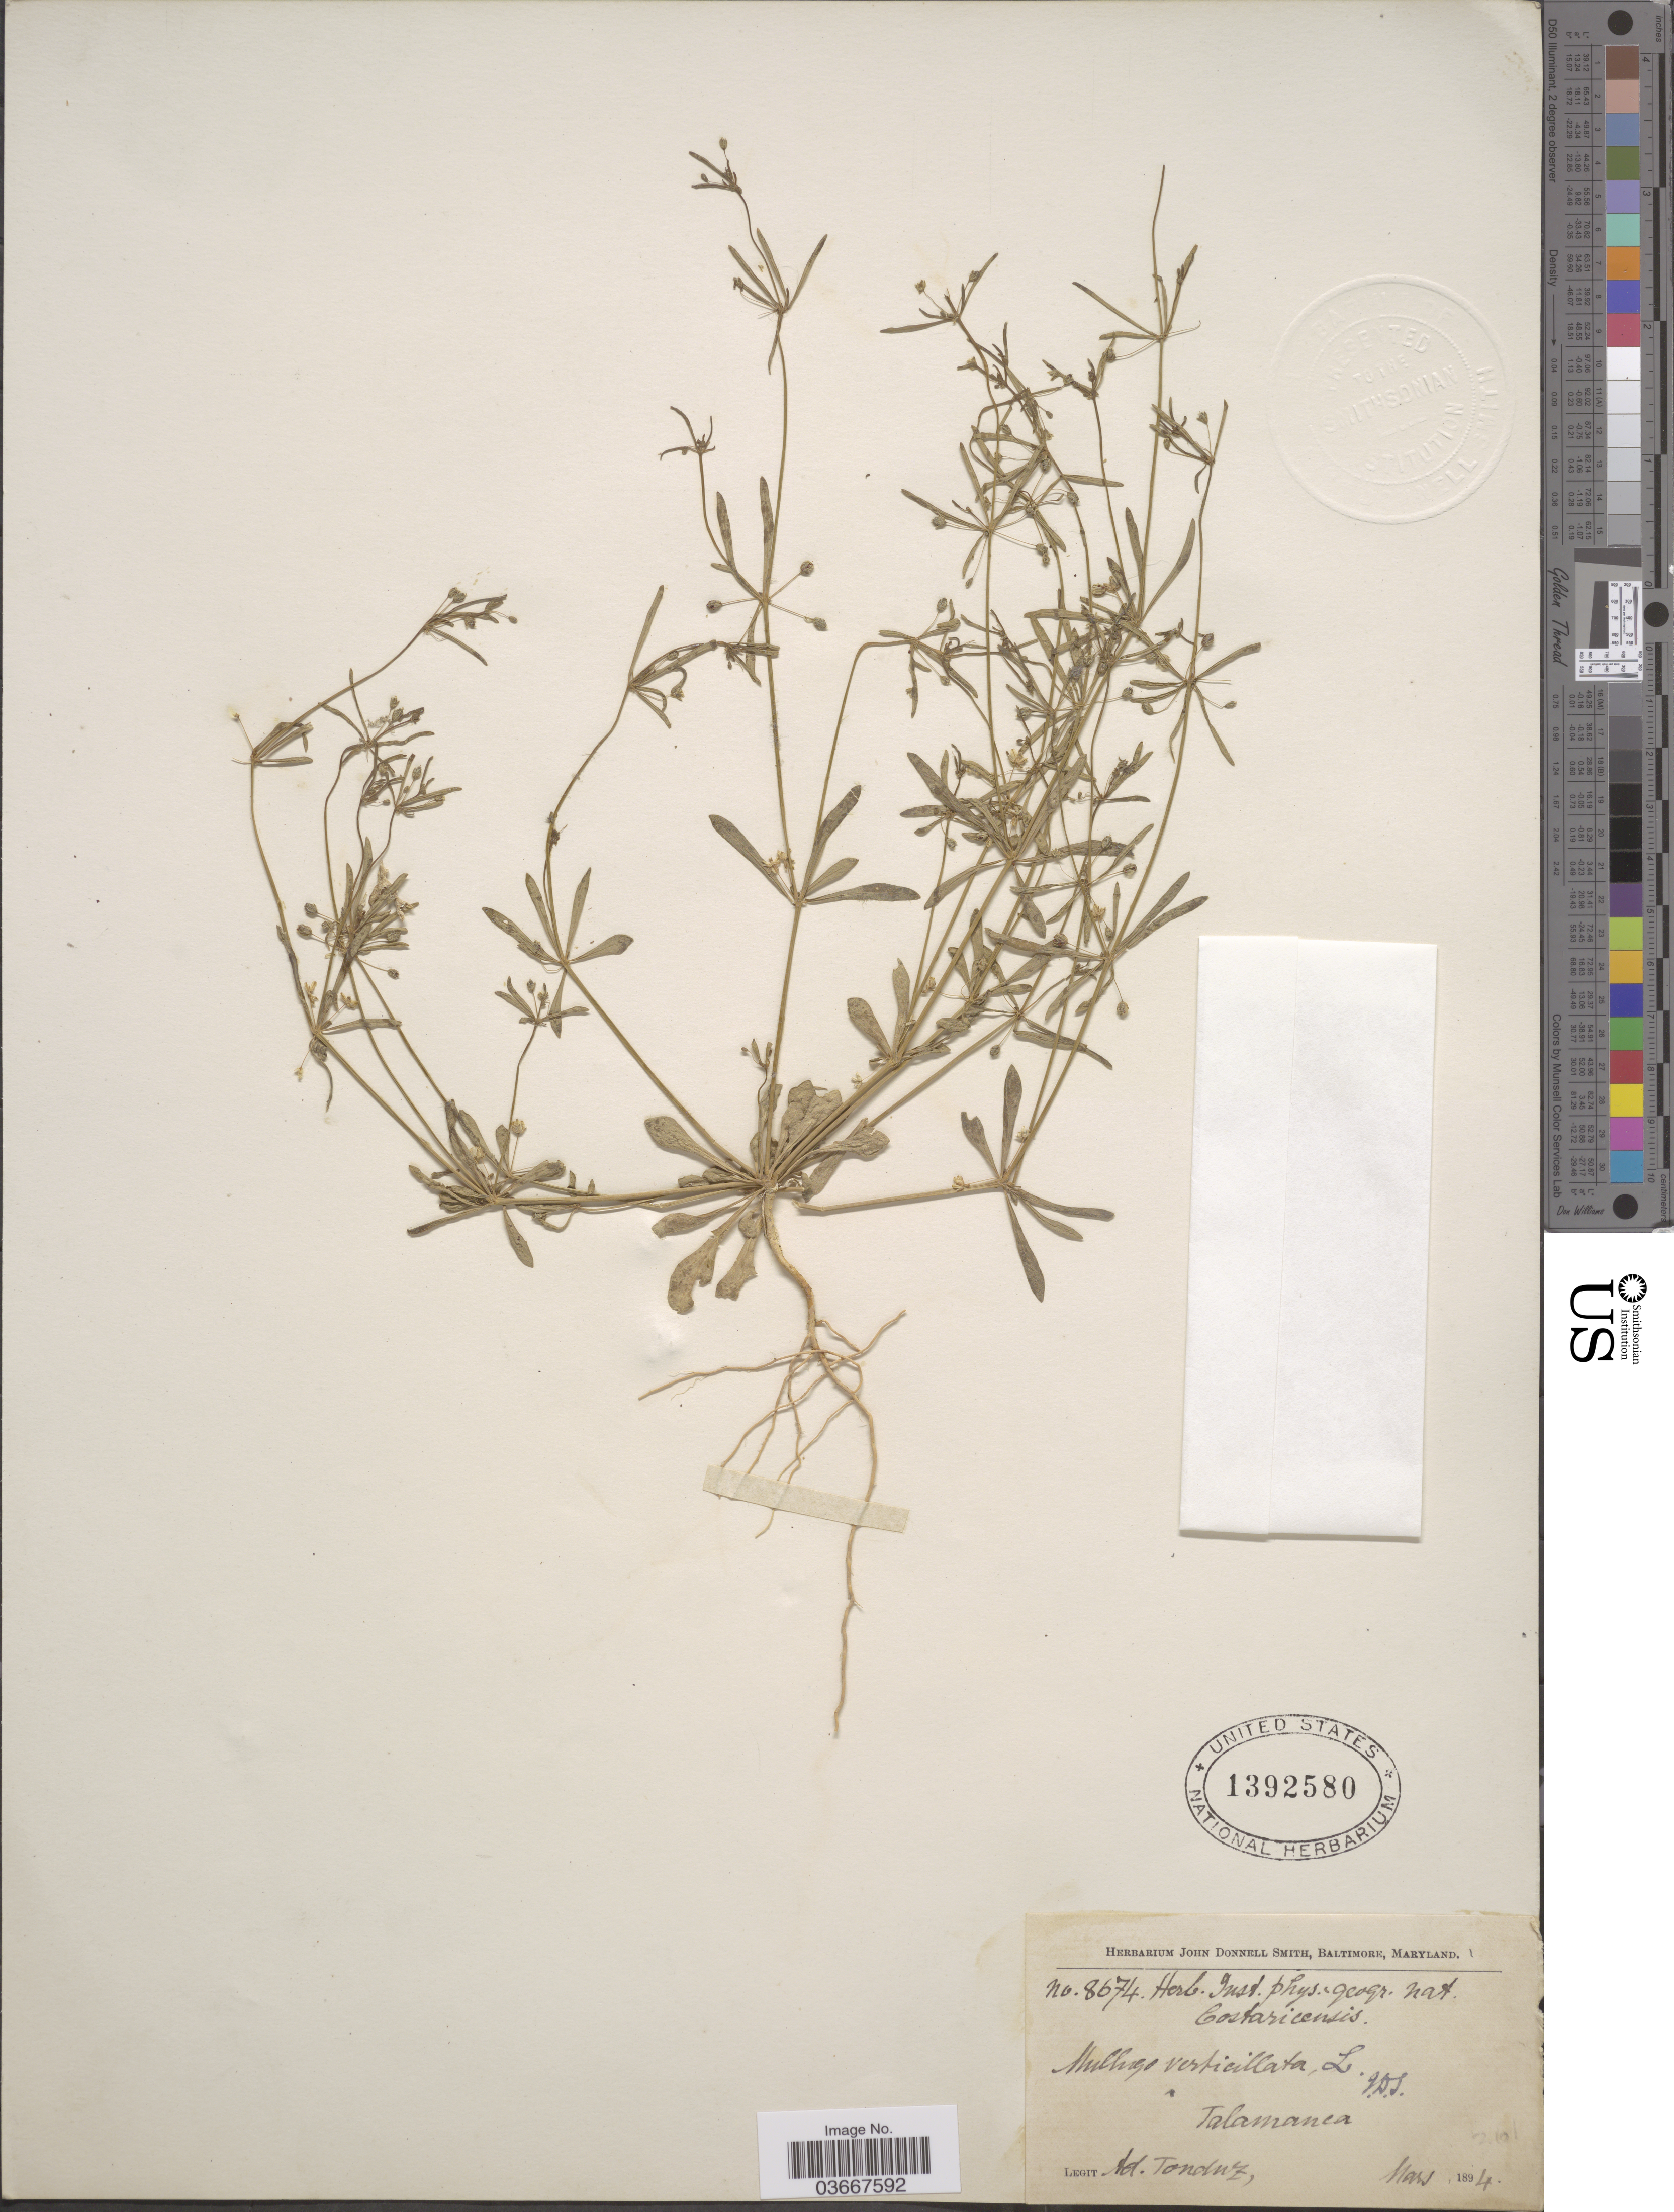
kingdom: Plantae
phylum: Tracheophyta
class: Magnoliopsida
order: Caryophyllales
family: Molluginaceae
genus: Mollugo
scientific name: Mollugo verticillata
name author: L.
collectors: A. Tonduz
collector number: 8674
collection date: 1894-03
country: Costa Rica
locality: Talamanca.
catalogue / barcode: US 1392580